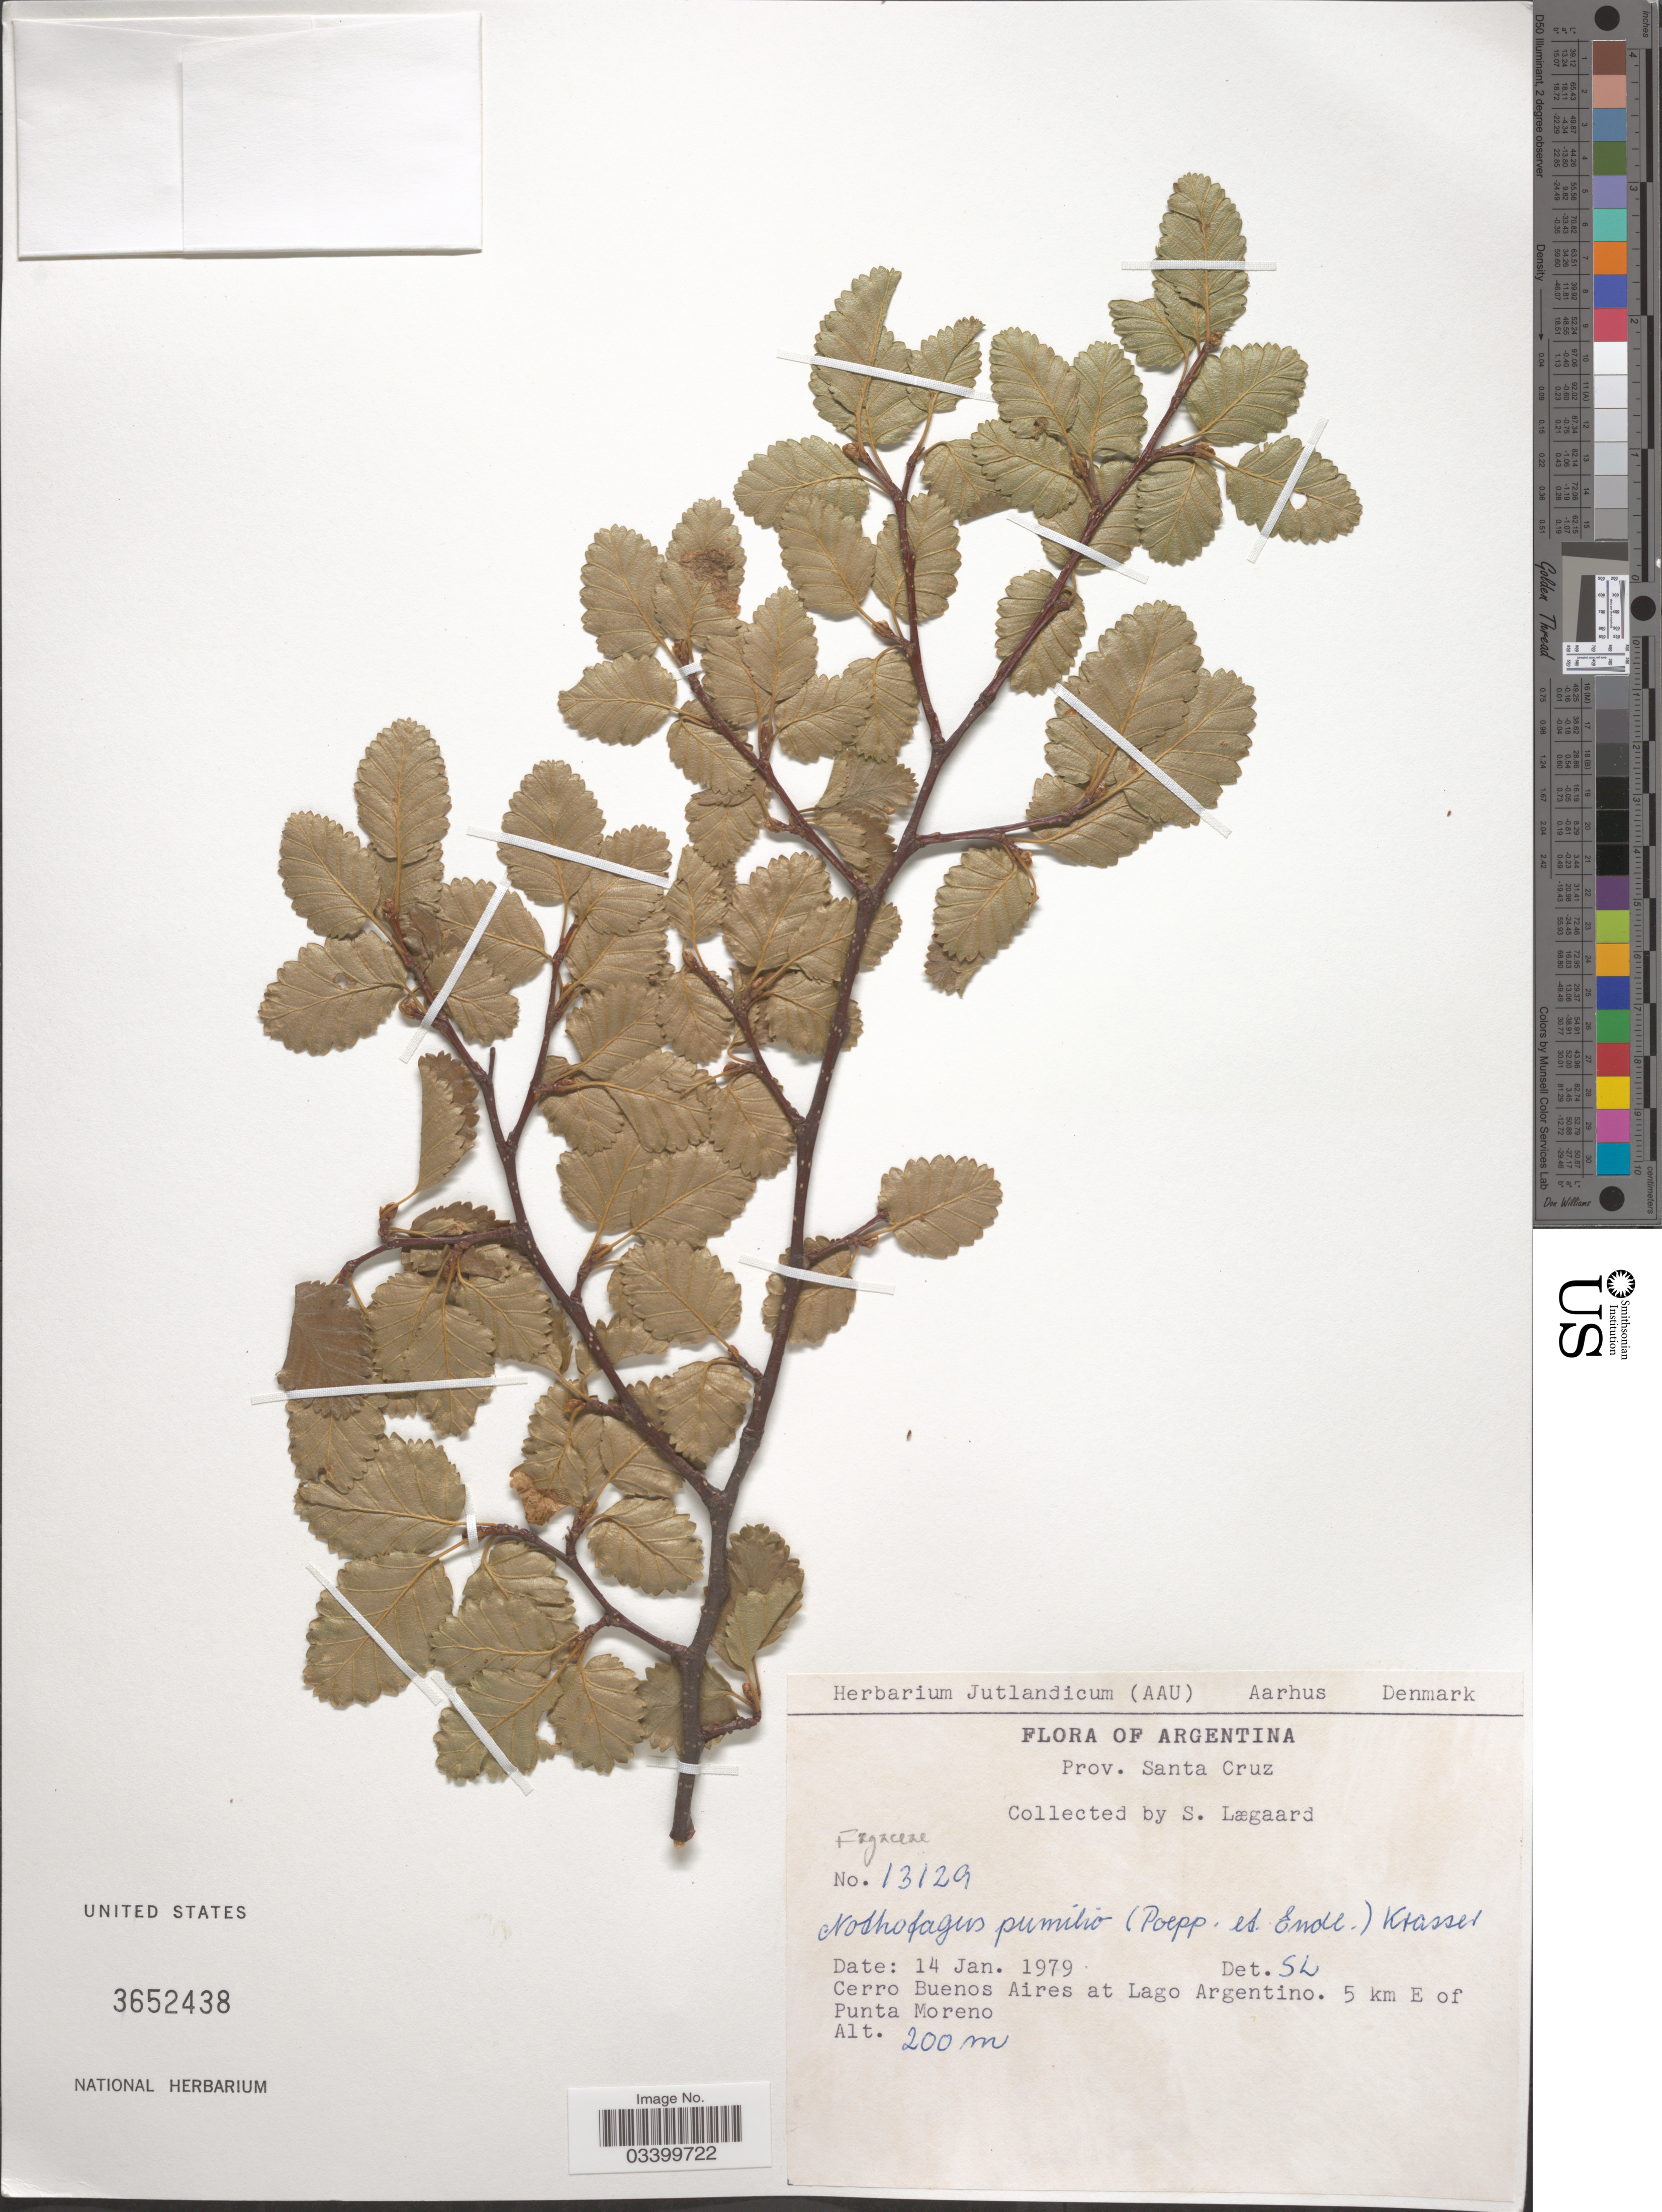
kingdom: Plantae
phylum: Tracheophyta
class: Magnoliopsida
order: Fagales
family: Nothofagaceae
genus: Nothofagus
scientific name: Nothofagus pumilio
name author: (Poepp. & Endl.) Krasser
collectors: S. Lægaard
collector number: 13129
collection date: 1979-01-14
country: Argentina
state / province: Santa Cruz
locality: Cerro Buenos Aires at Lago Argentino. 5 km E of Punta Moreno.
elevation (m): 200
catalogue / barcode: US 3652438